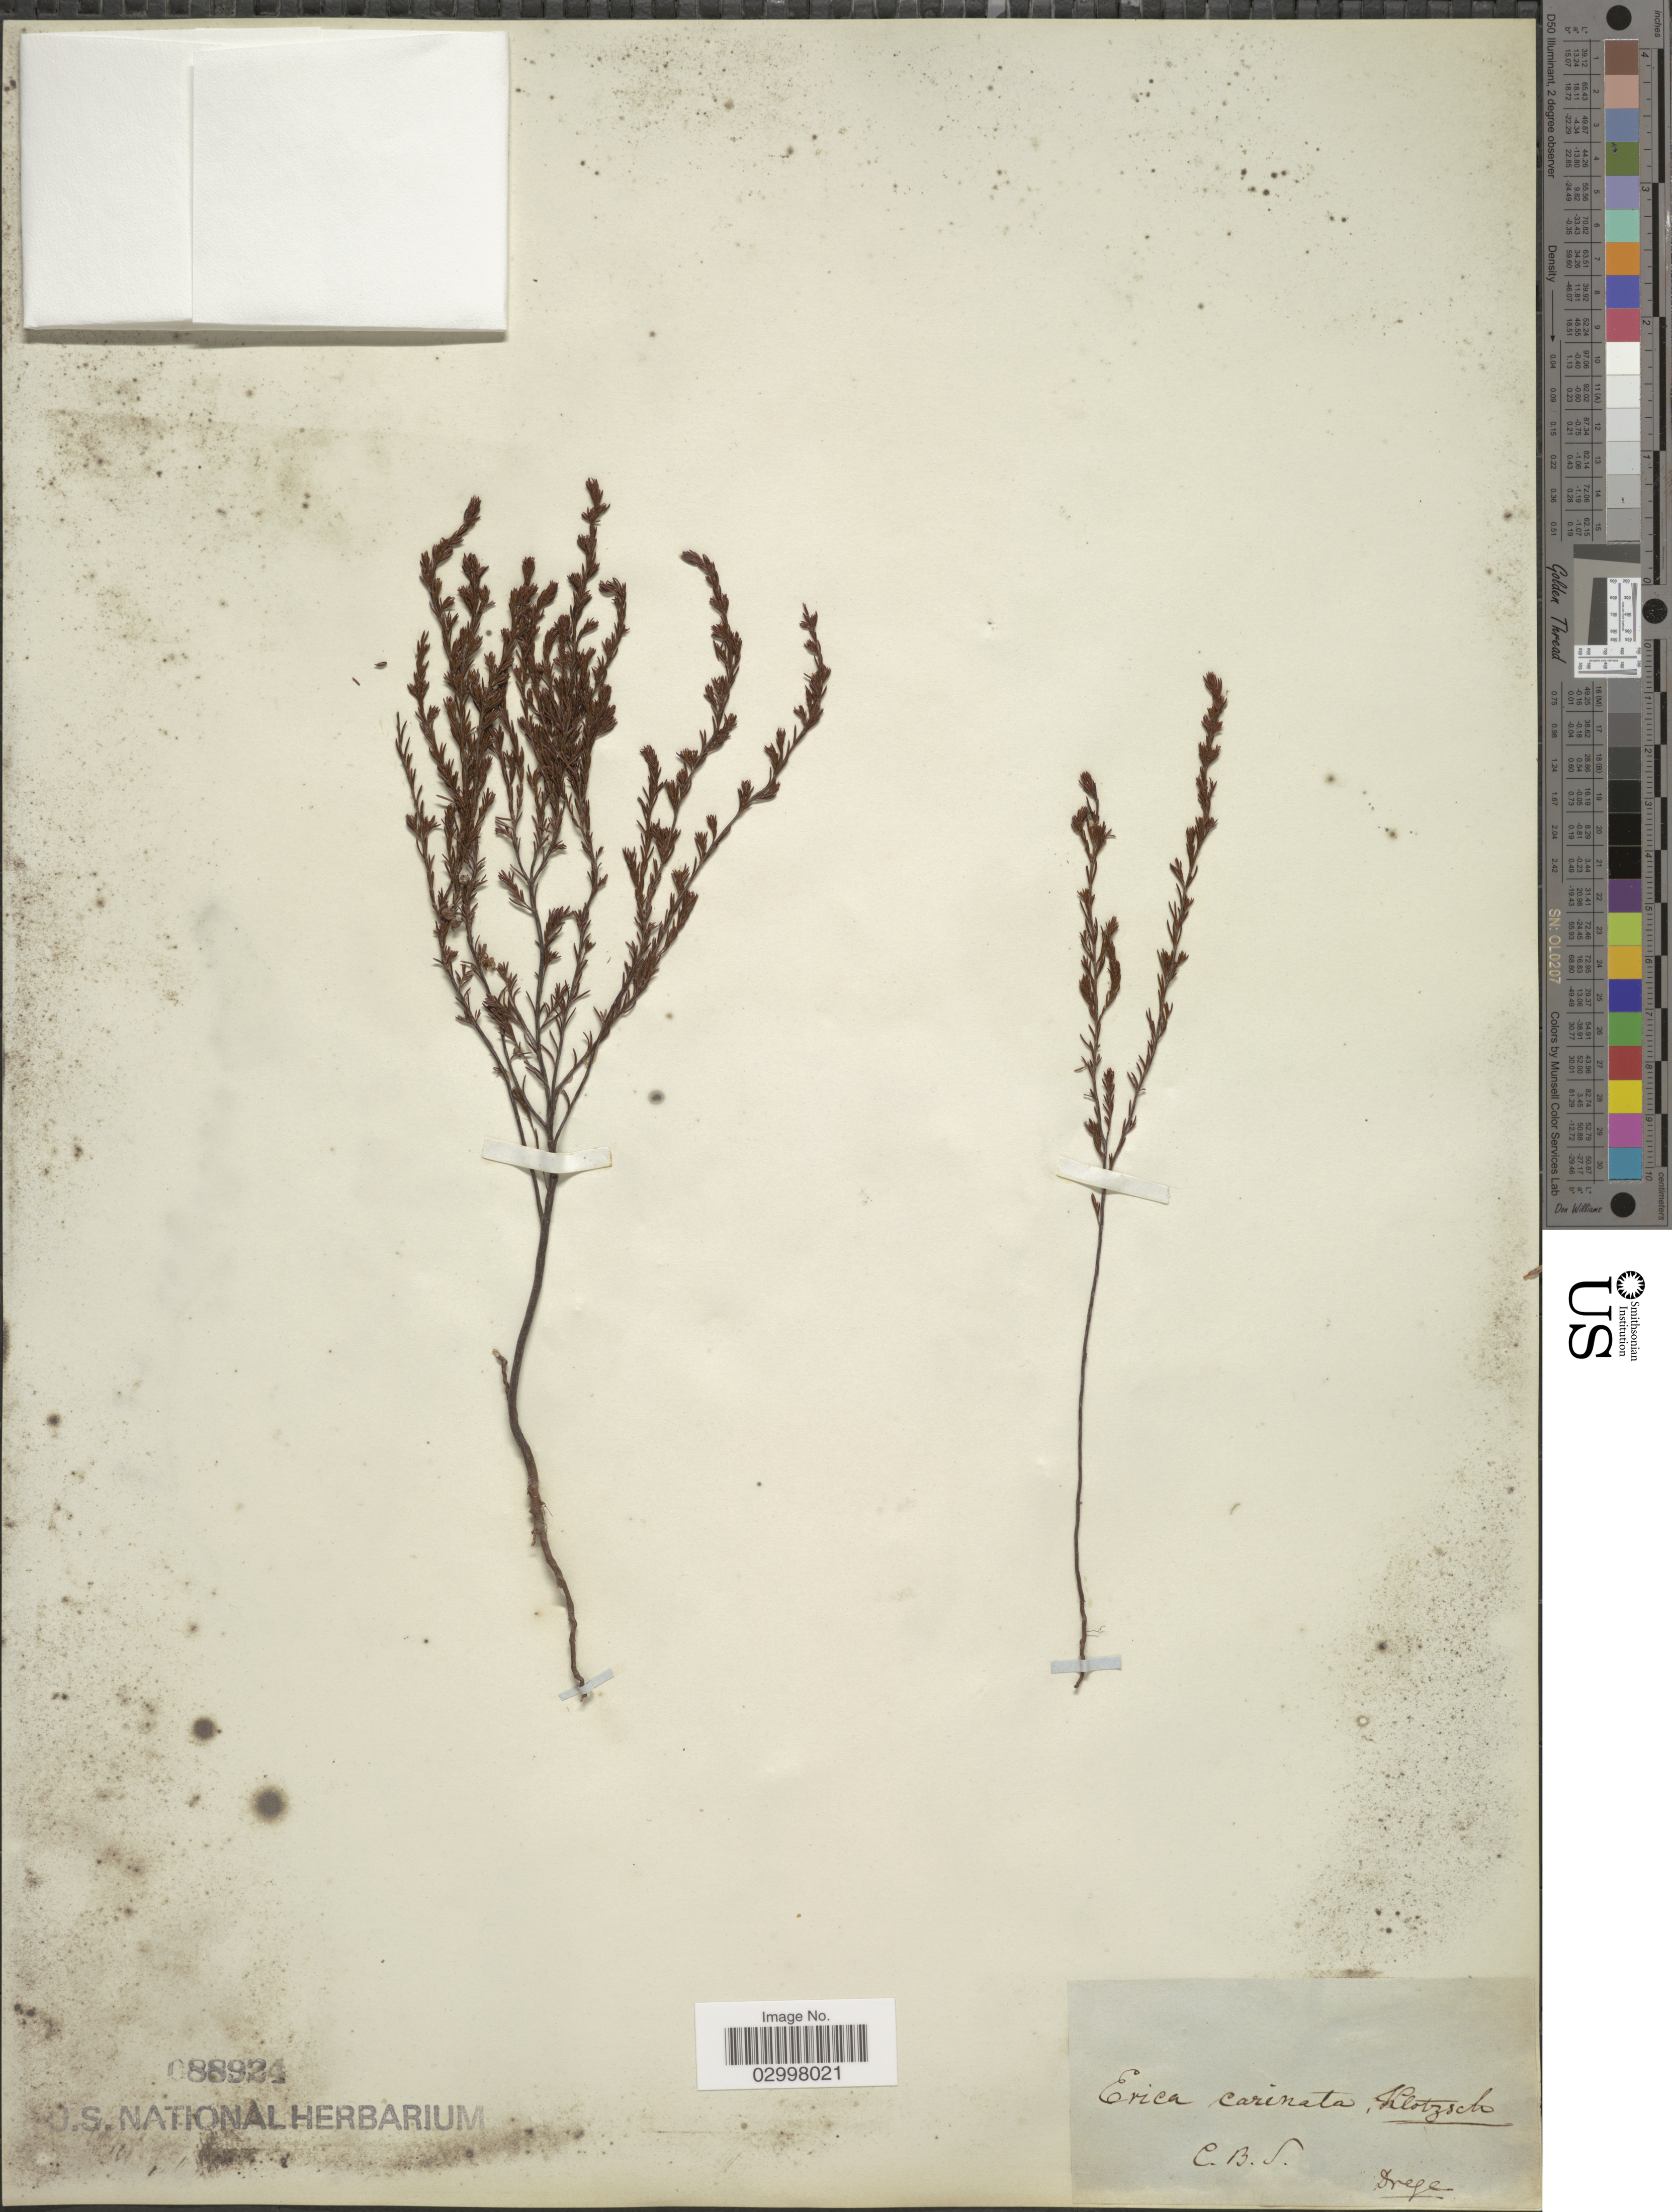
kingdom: Plantae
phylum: Tracheophyta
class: Magnoliopsida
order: Ericales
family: Ericaceae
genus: Erica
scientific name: Erica carinata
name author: Lodd.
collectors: Drege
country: South Africa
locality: C.B.S. [=Caput Bona Spei, Cape of Good Hope]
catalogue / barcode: US 88924